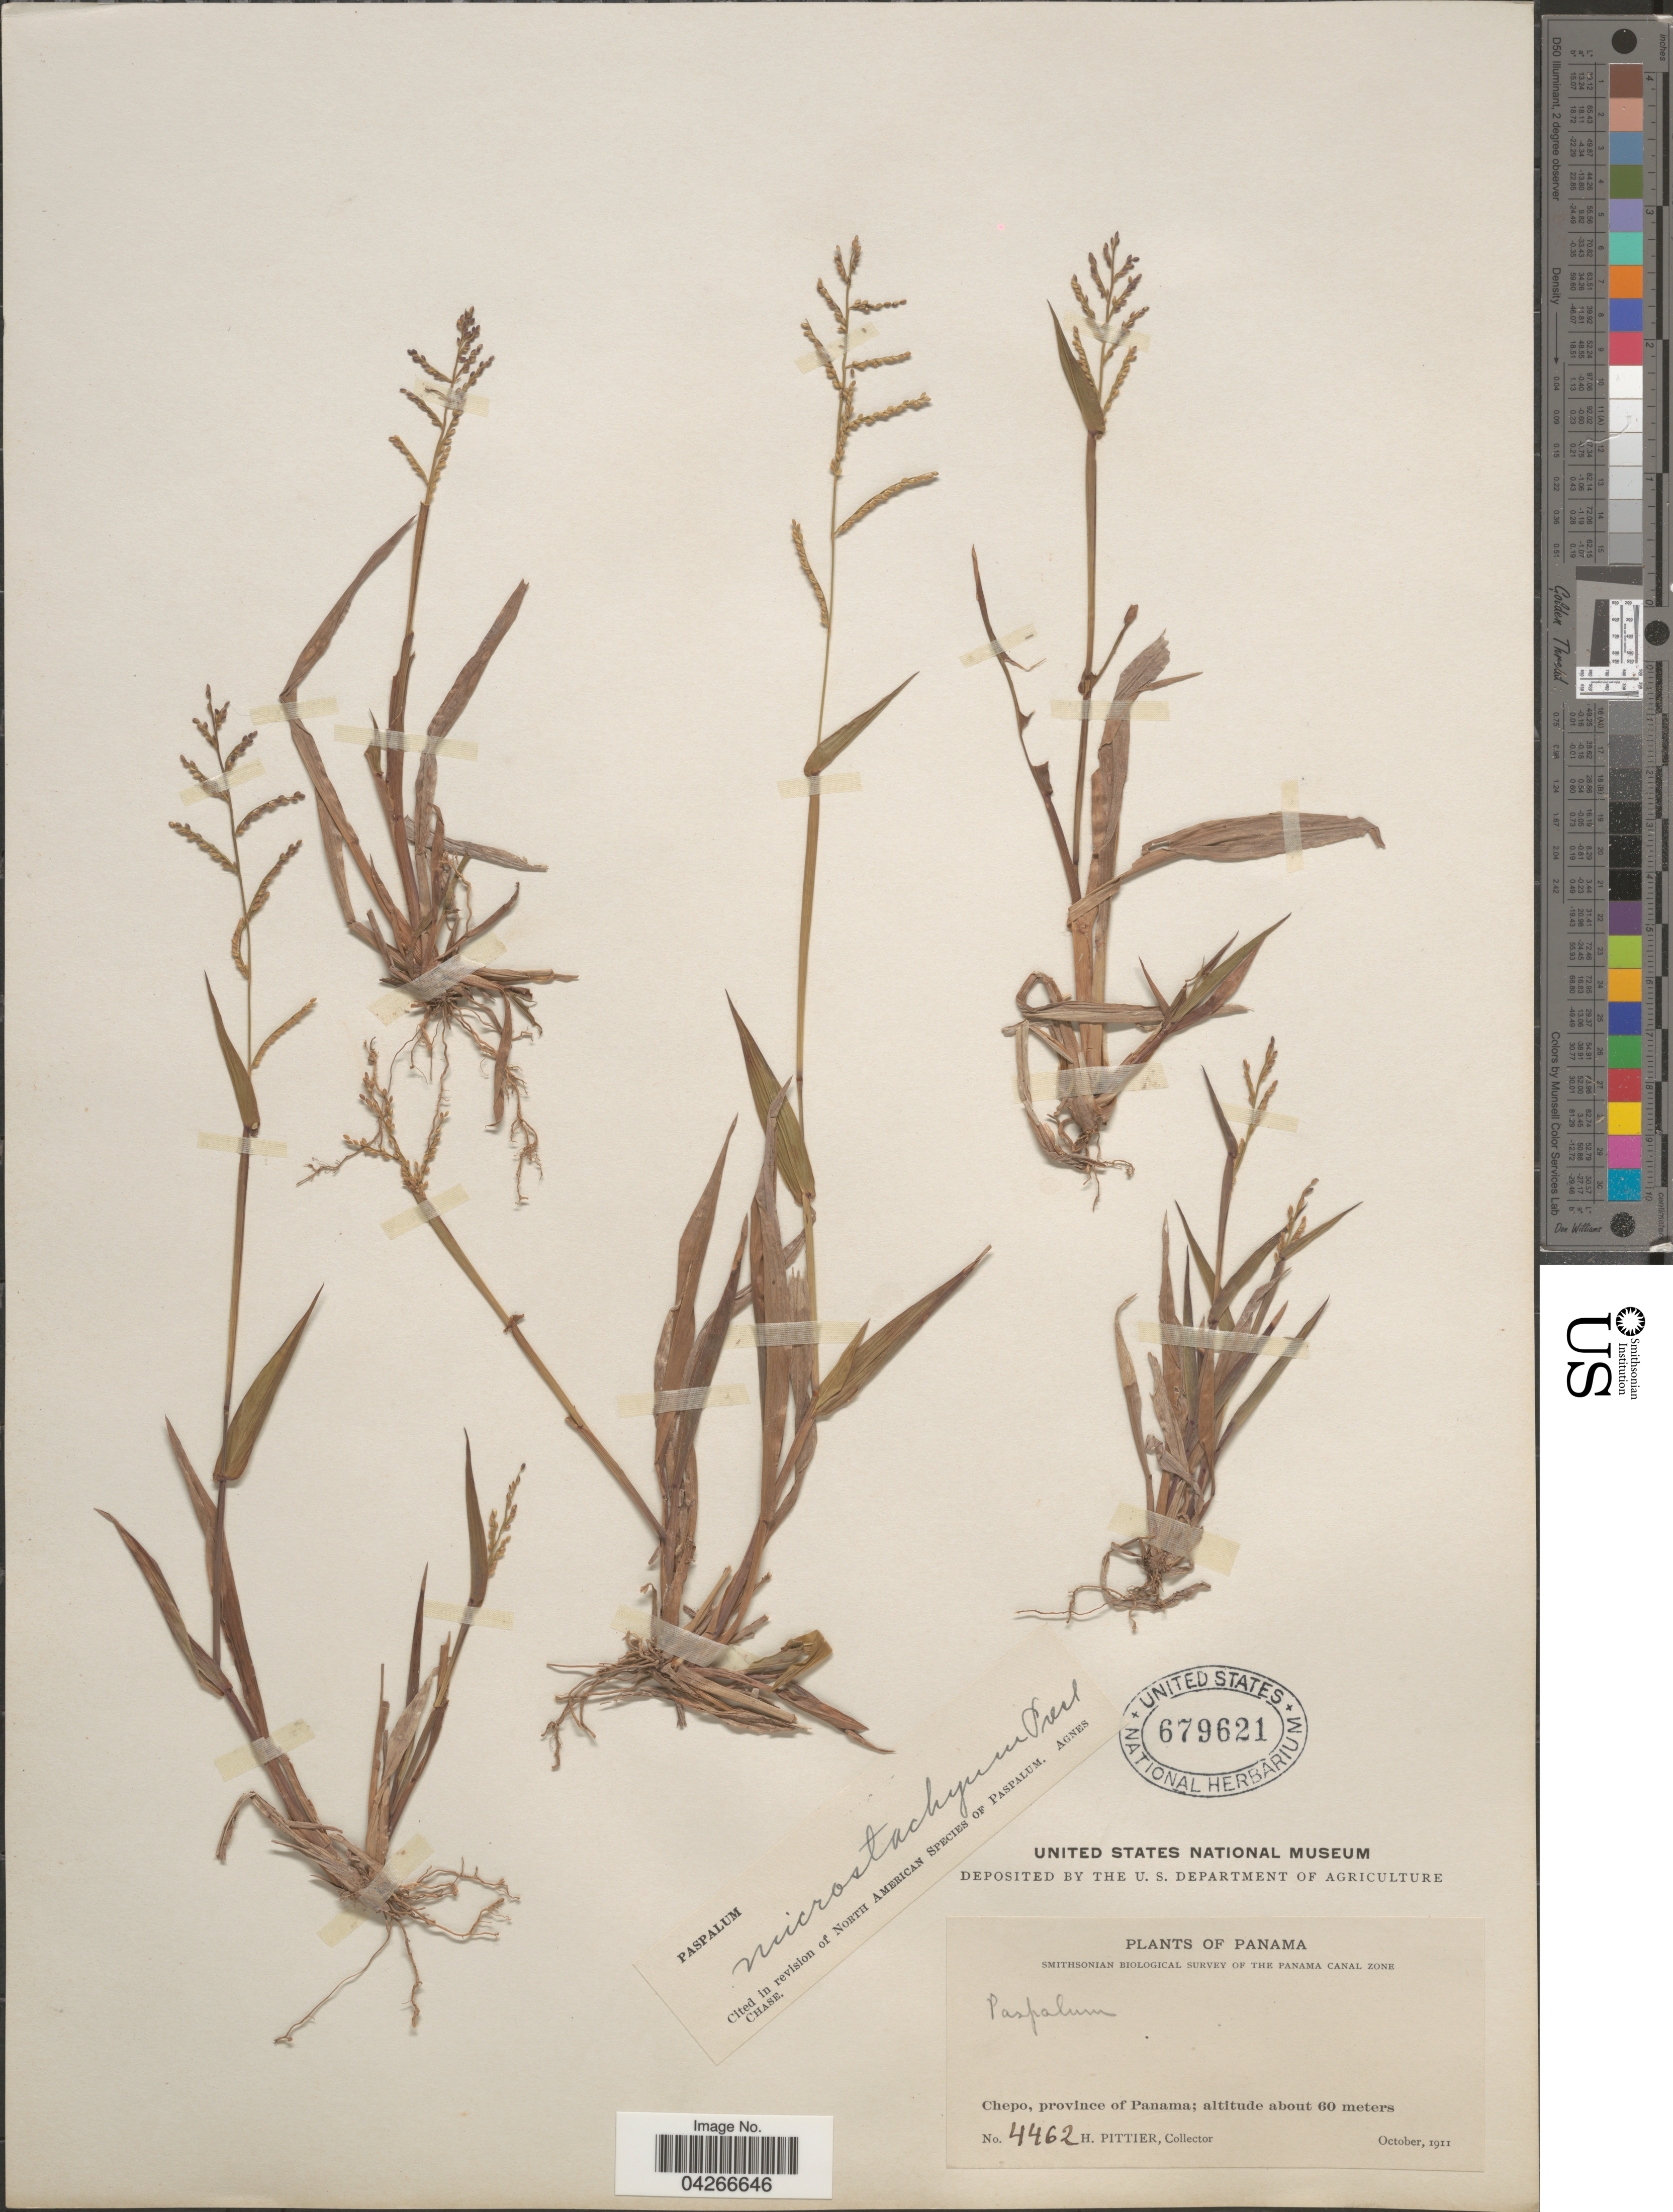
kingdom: Plantae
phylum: Tracheophyta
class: Liliopsida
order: Poales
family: Poaceae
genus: Paspalum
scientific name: Paspalum microstachyum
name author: J. Presl in C. Presl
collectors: H. F. Pittier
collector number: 4462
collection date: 1911-10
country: Panama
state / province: Panamá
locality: Smithsonian Biological Survey of the Panama Canal Zone. Chepo.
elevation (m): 60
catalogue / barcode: US 679621